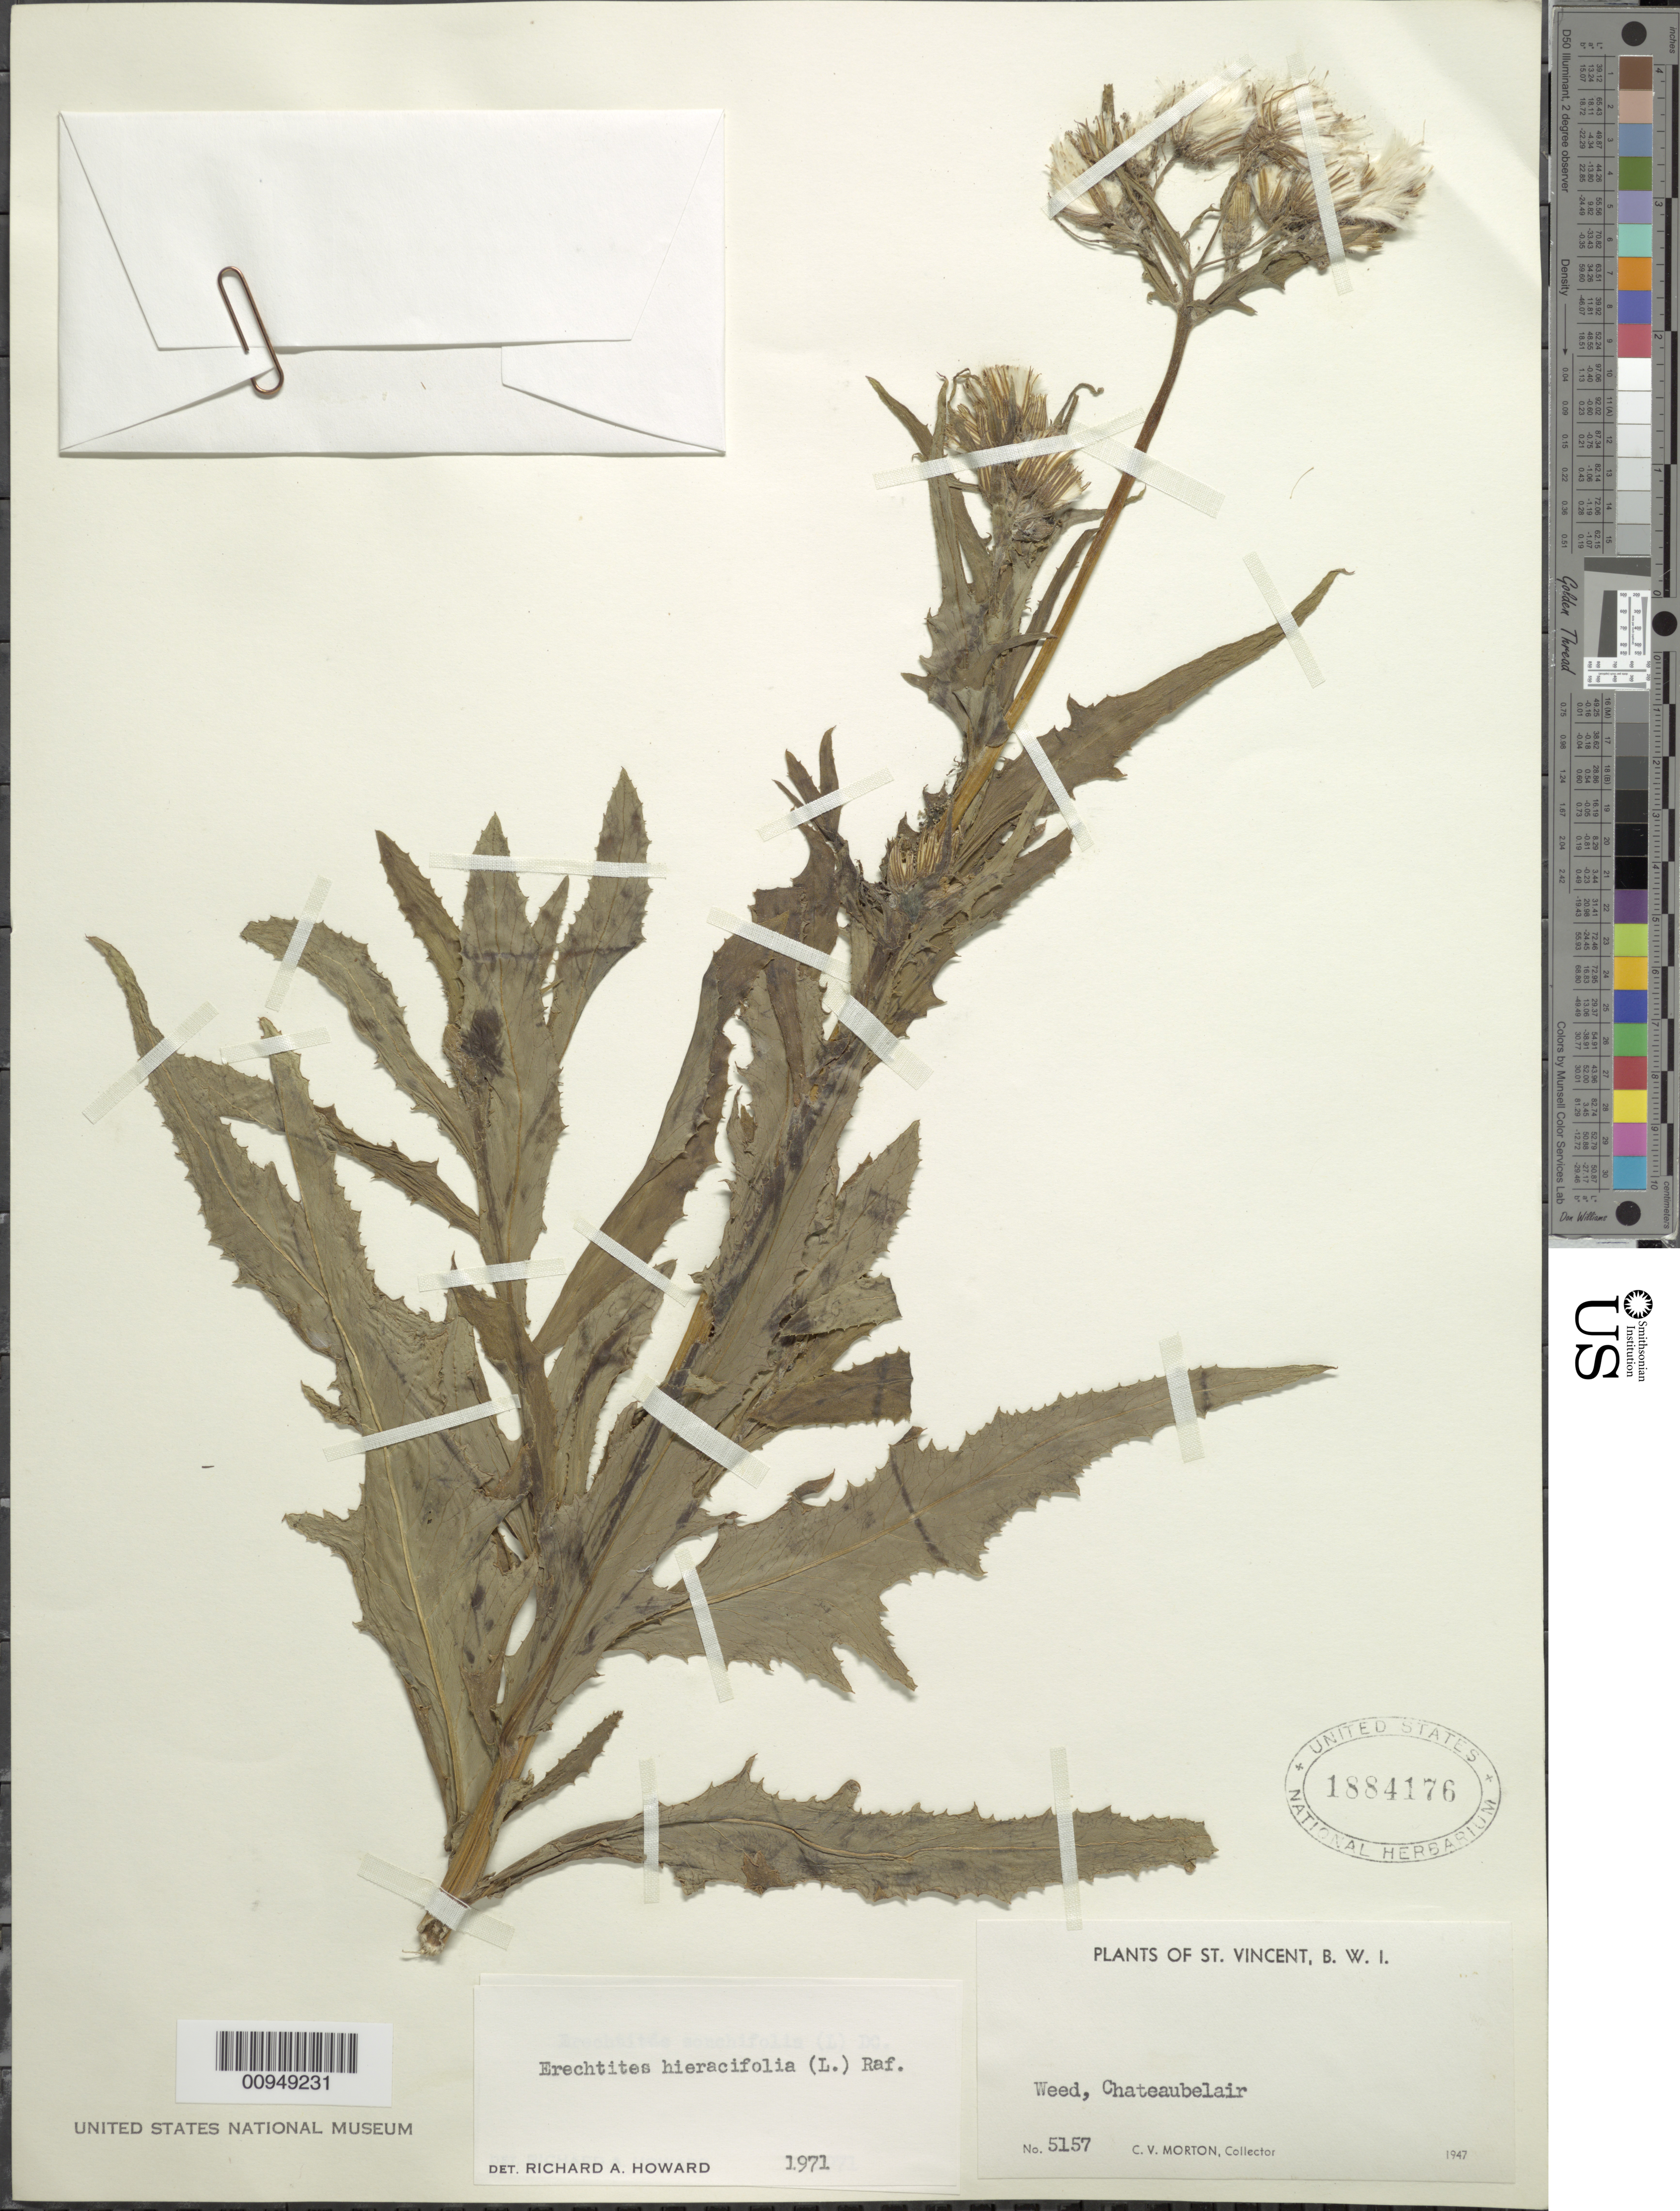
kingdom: Plantae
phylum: Tracheophyta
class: Magnoliopsida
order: Asterales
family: Asteraceae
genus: Erechtites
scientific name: Erechtites hieraciifolius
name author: (L.) Raf. ex DC.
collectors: C. V. Morton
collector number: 5157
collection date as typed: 1947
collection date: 1947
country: St. Vincent - Grenadines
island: St. Vincent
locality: Chateaubelair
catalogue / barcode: US 1884176